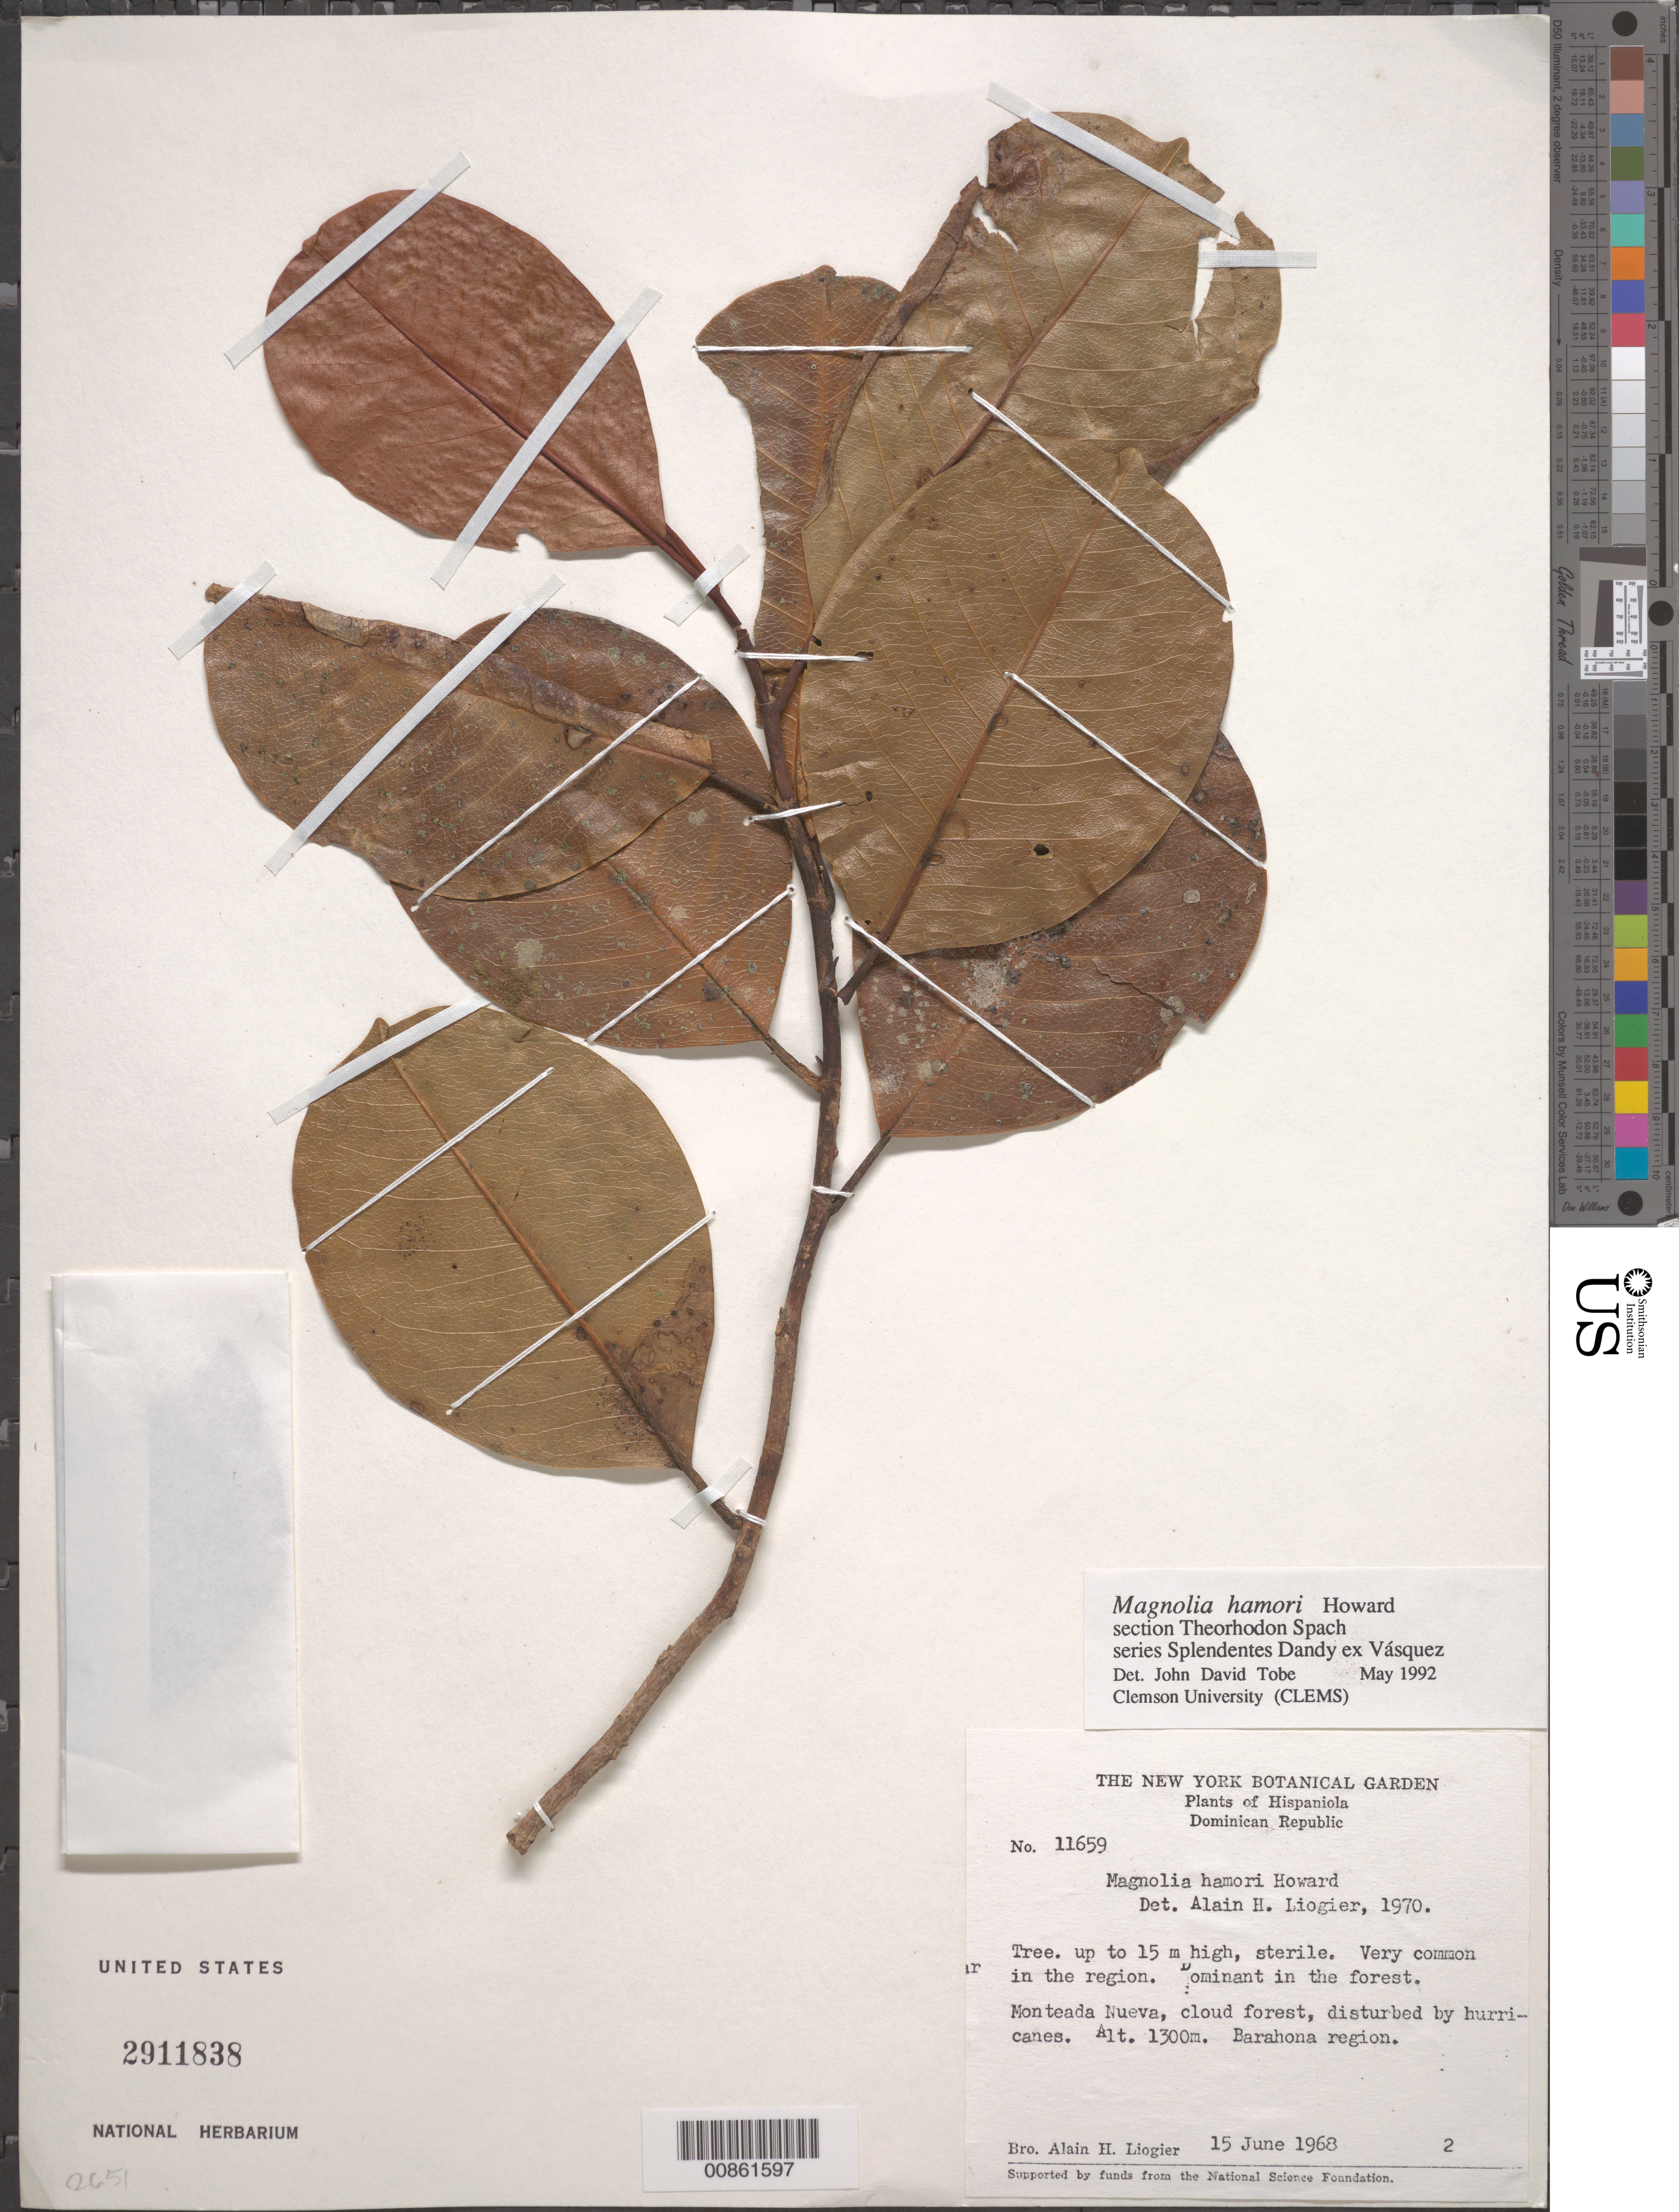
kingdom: Plantae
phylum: Tracheophyta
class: Magnoliopsida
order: Magnoliales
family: Magnoliaceae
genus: Magnolia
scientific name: Magnolia hamorii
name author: R.A. Howard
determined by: Tobe, J. D., (CLEMS), Clemson University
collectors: A. H. Liogier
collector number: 11659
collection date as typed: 15 Jun 1968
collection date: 1968-06-15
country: Dominican Republic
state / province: Barahona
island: Hispaniola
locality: Monteada Nueva. Barahona region.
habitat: Cloud forest, disturbed by hurricanes.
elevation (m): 1300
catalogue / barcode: US 2911838